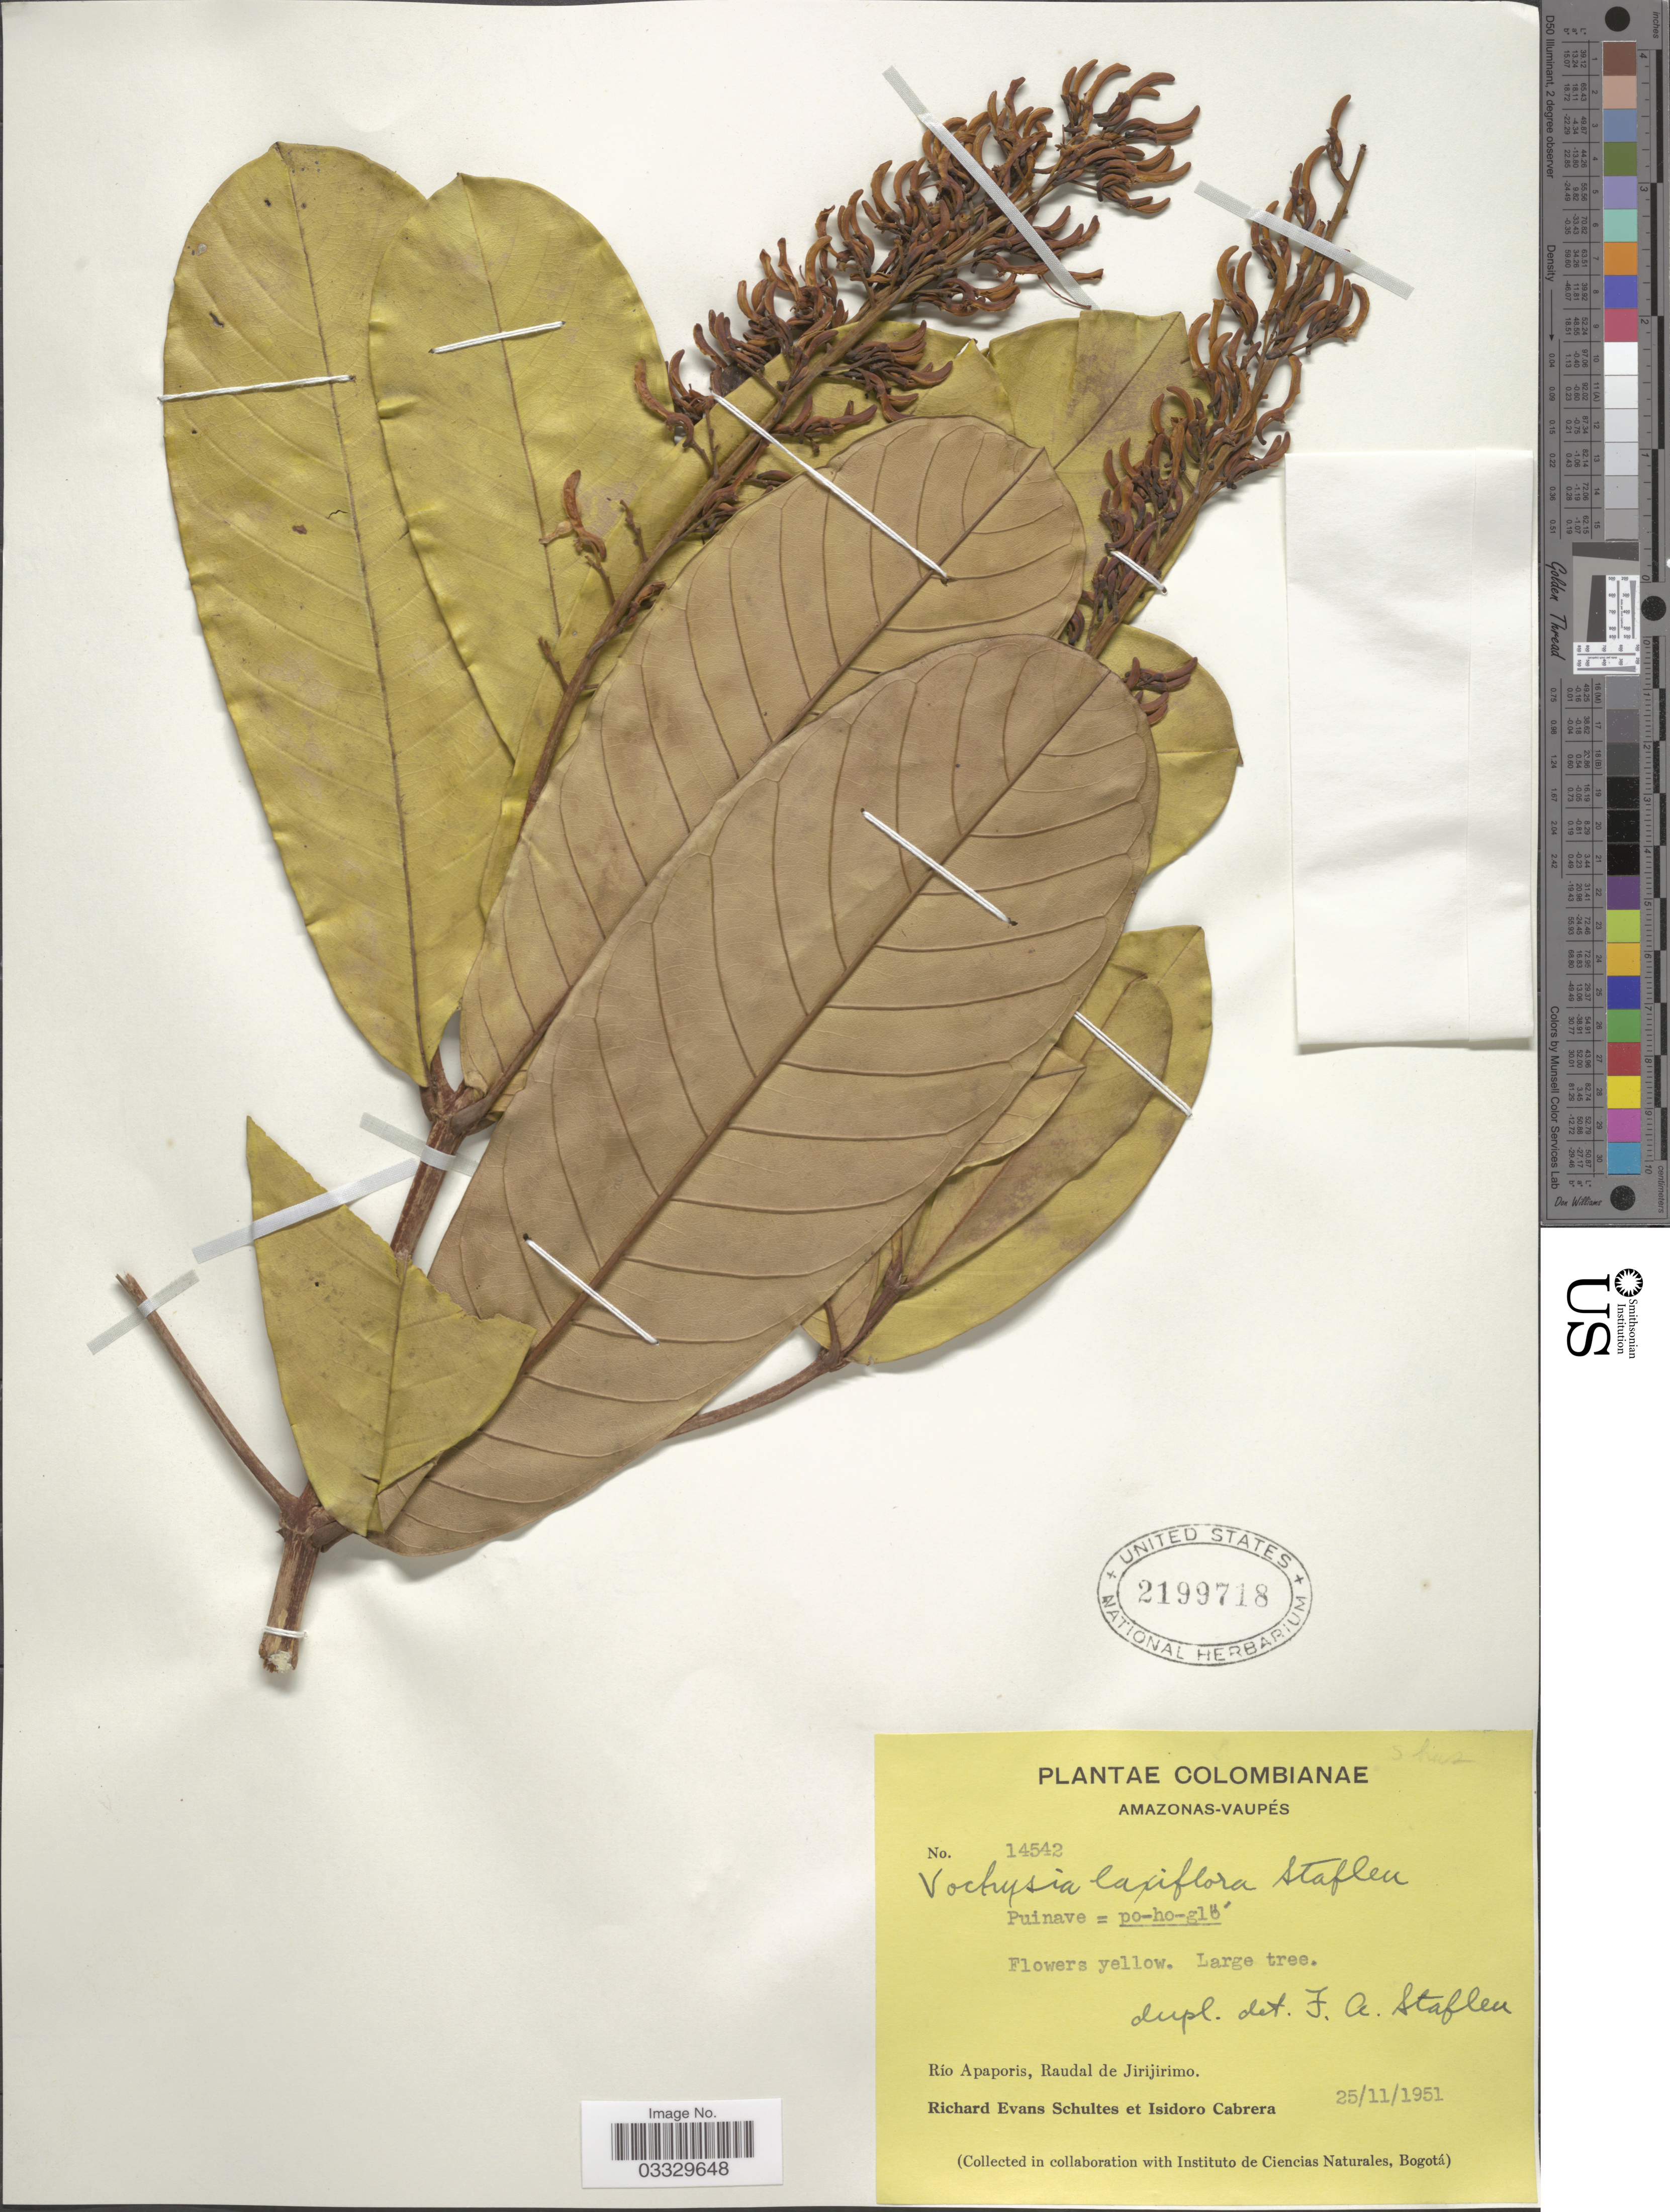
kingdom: Plantae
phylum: Tracheophyta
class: Magnoliopsida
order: Myrtales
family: Vochysiaceae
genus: Vochysia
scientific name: Vochysia laxiflora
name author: Stafleu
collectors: R. E. Schultes & I. Cabrera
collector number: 14542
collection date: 1951-11-25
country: Colombia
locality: Amazonas-Vaupés. Río Apaporis, Raudal de Jirijirimo.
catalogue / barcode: US 2199718